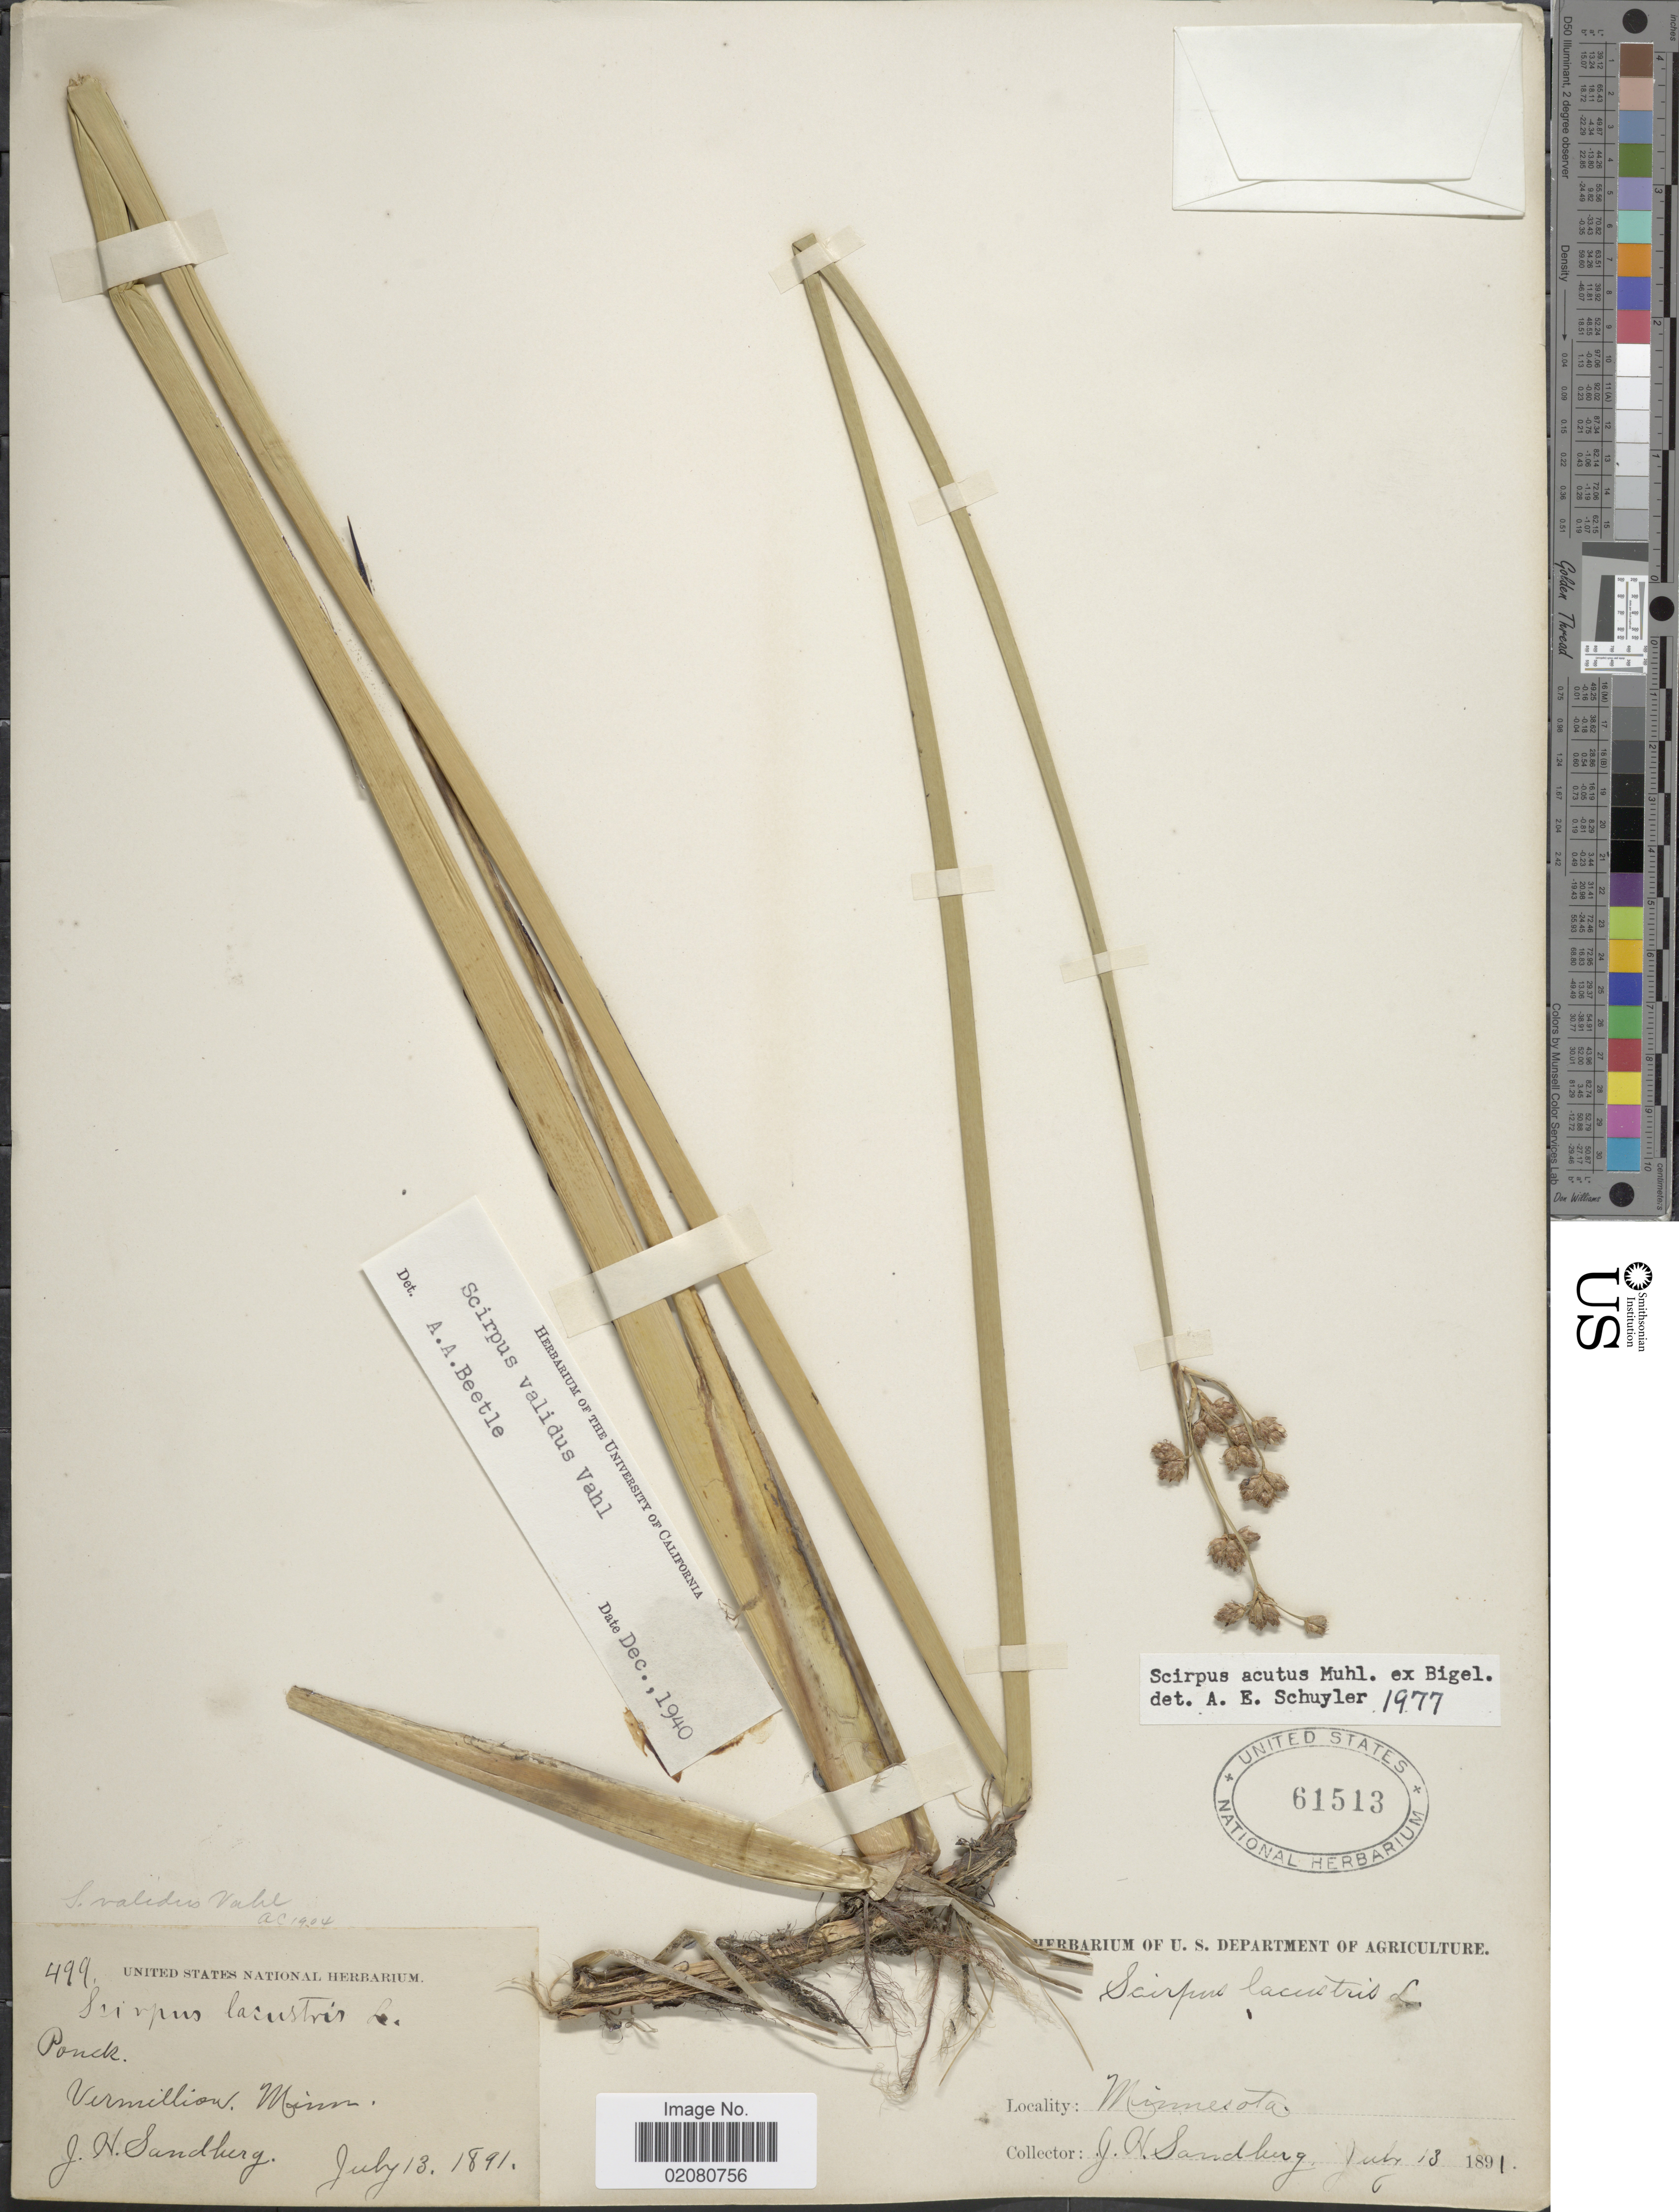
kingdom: Plantae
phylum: Tracheophyta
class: Liliopsida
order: Poales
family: Cyperaceae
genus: Schoenoplectus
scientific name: Schoenoplectus acutus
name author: (Muhl. ex Bigelow) Á. Löve & D. Löve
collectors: J. H. Sandberg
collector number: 499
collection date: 1891-01-13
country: United States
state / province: Minnesota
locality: Vermillion, Minn.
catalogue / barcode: US 61513